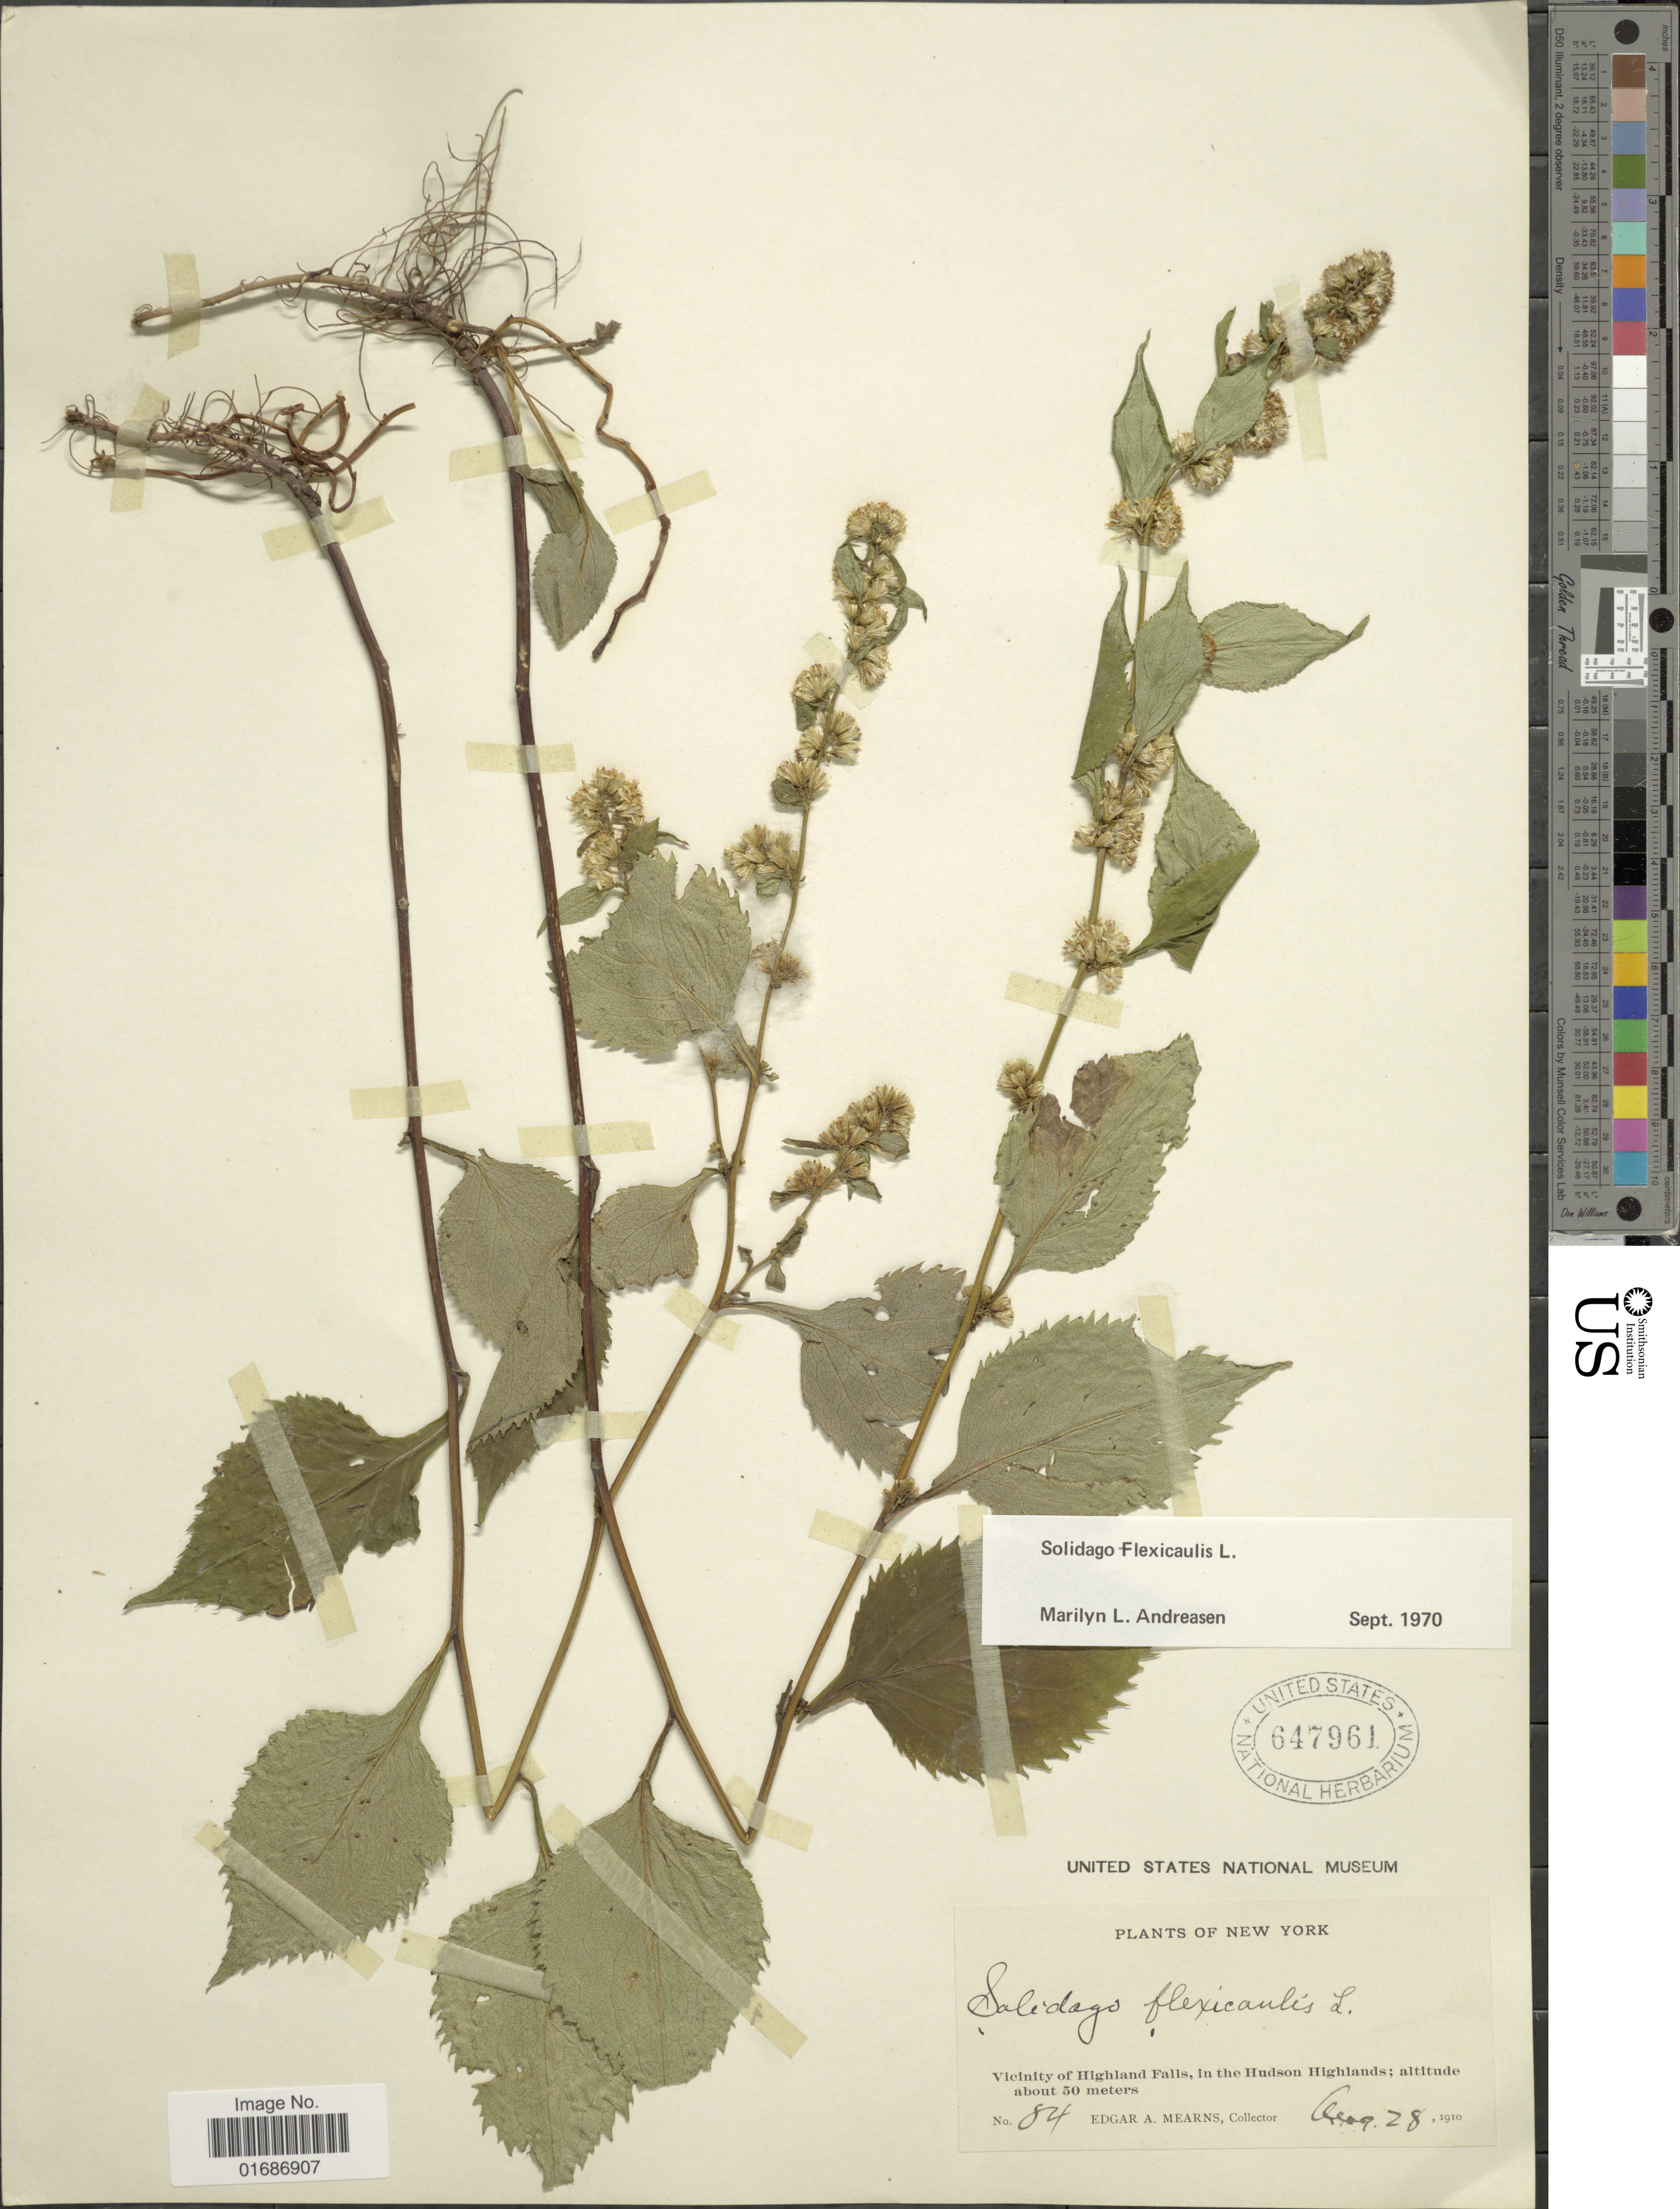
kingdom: Plantae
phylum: Tracheophyta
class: Magnoliopsida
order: Asterales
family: Asteraceae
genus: Solidago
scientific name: Solidago flexicaulis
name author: L.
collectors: E. A. Mearns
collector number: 84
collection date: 1910-08-28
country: United States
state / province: New York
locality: Vicinity of Highlands Falls, in the Hudson Highlands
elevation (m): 50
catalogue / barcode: US 647961